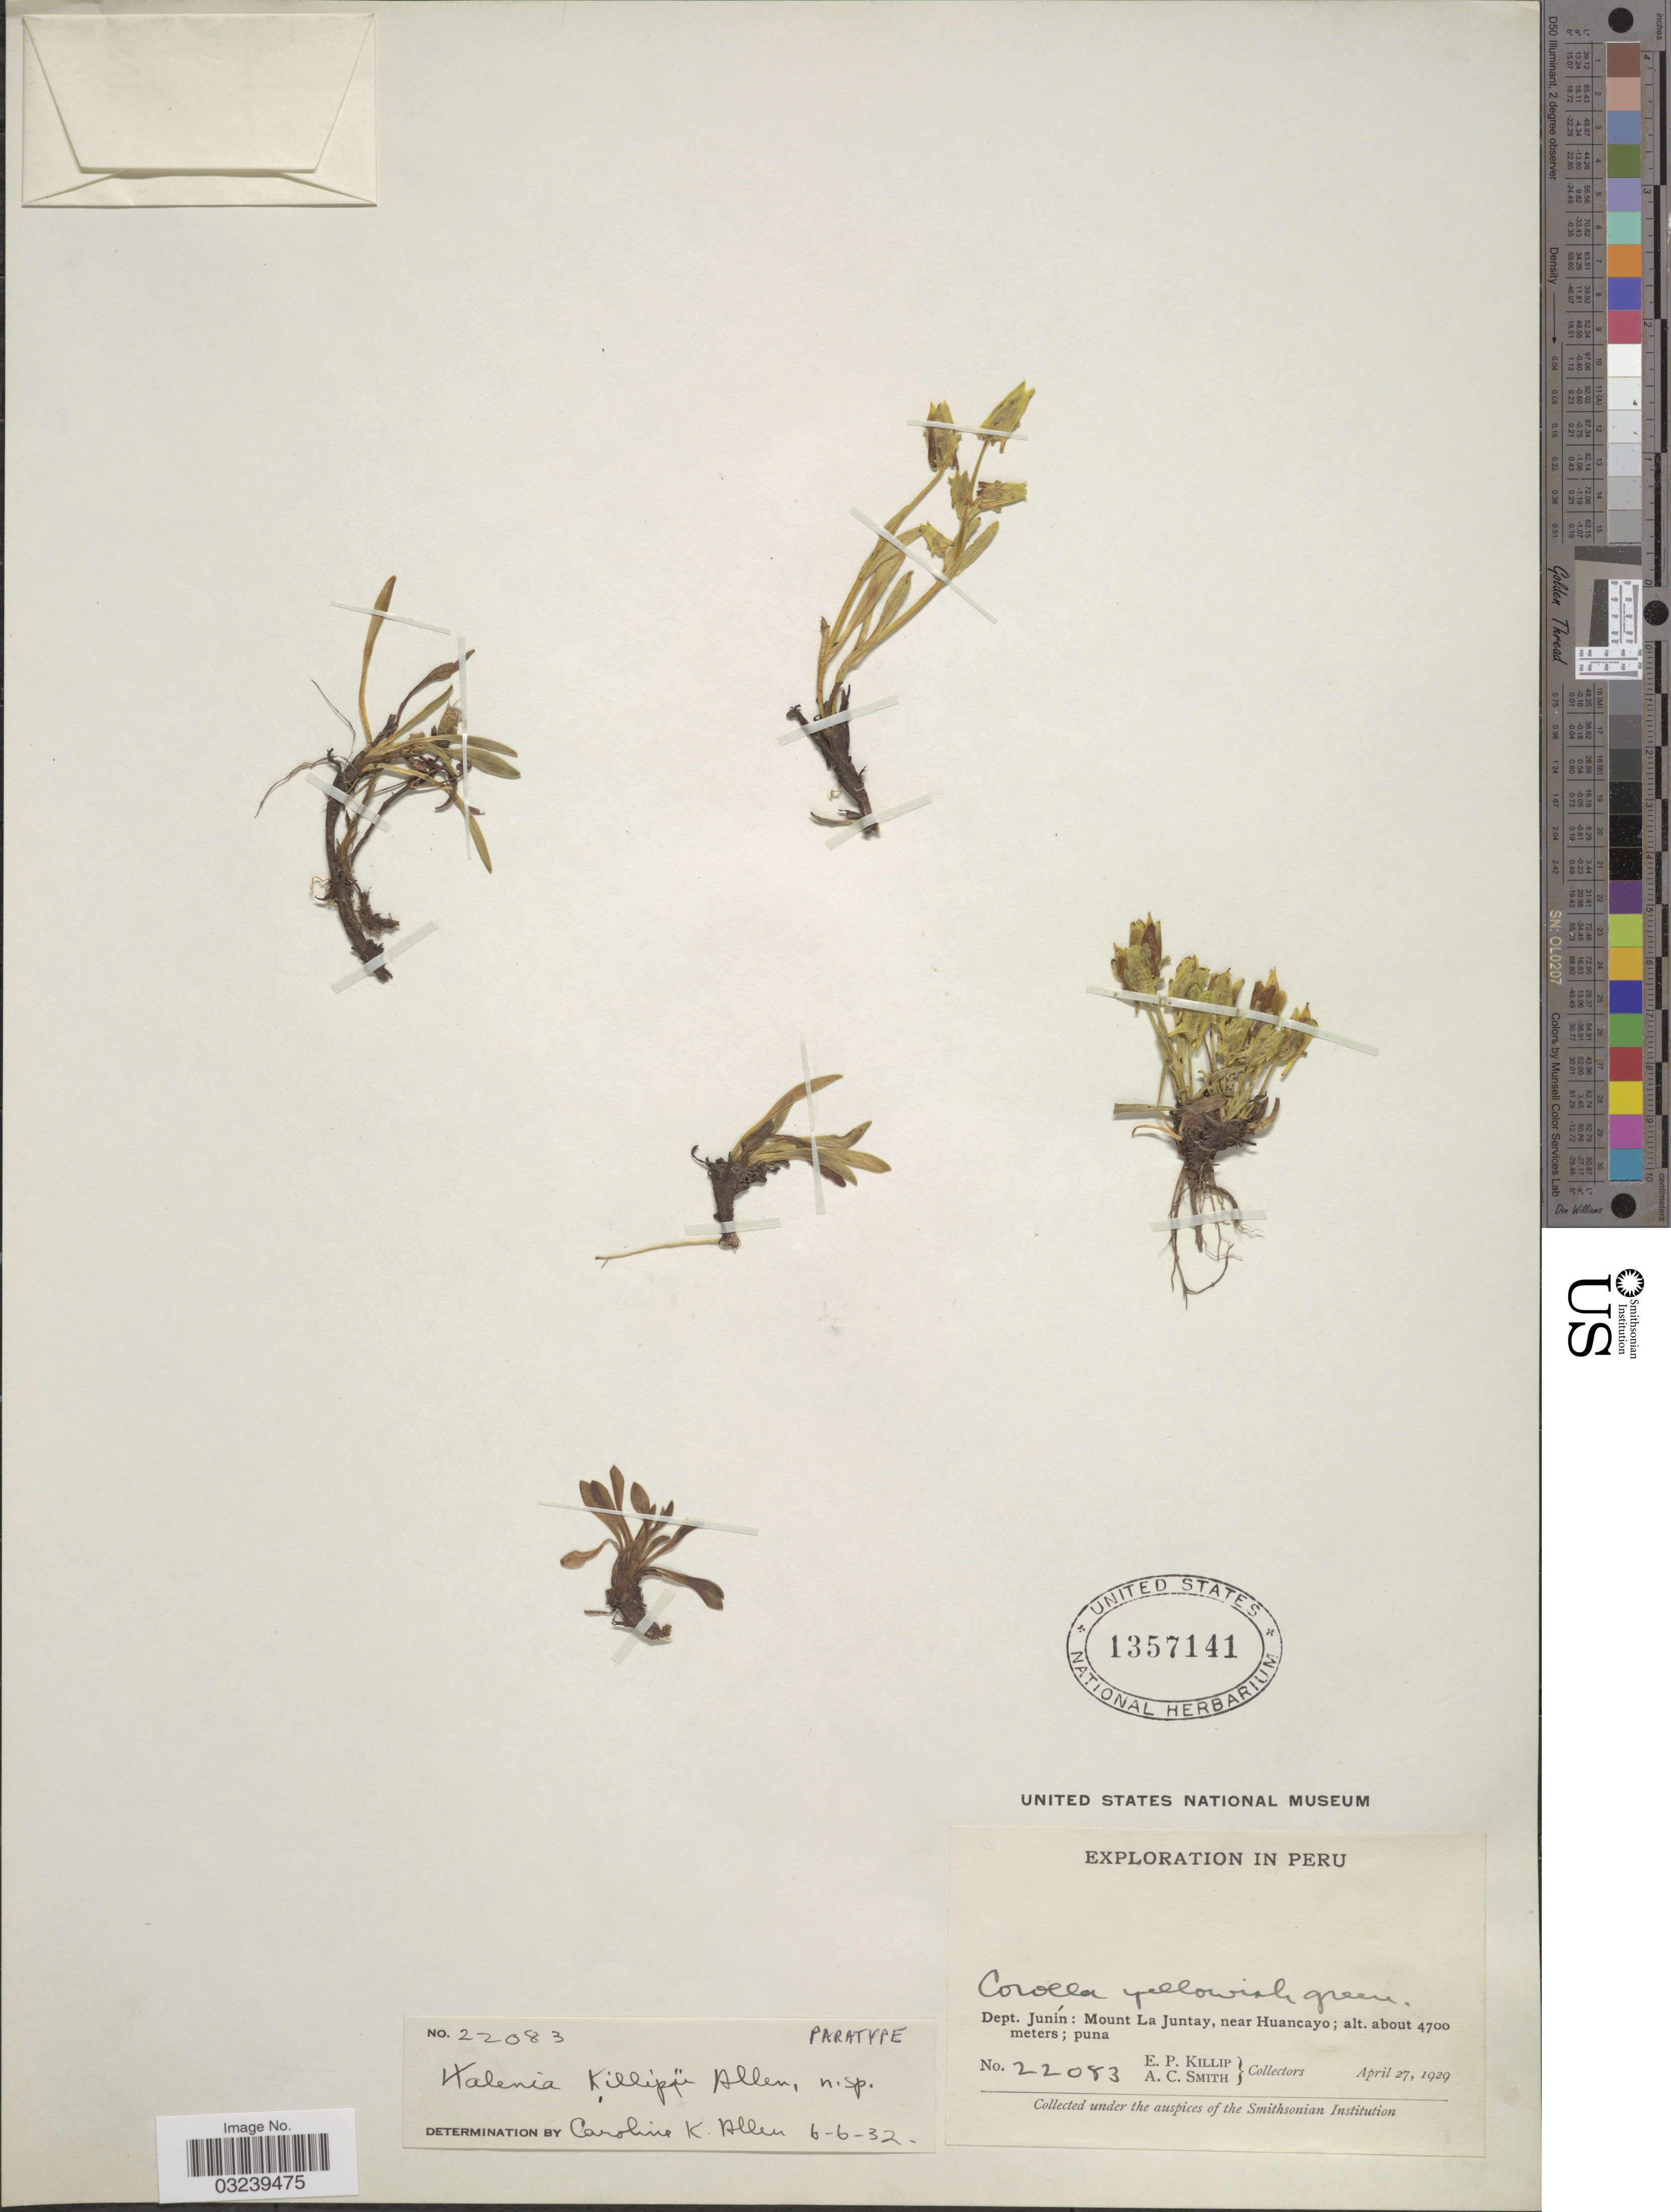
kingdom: Plantae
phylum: Tracheophyta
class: Magnoliopsida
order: Gentianales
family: Gentianaceae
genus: Halenia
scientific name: Halenia killipii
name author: C.K. Allen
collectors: E. P. Killip & A. C. Smith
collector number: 22083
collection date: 1929-04-27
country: Peru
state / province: Junín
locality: Dept. Junín: Mount La Juntay, near Huancayo.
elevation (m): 4700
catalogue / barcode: US 1357141